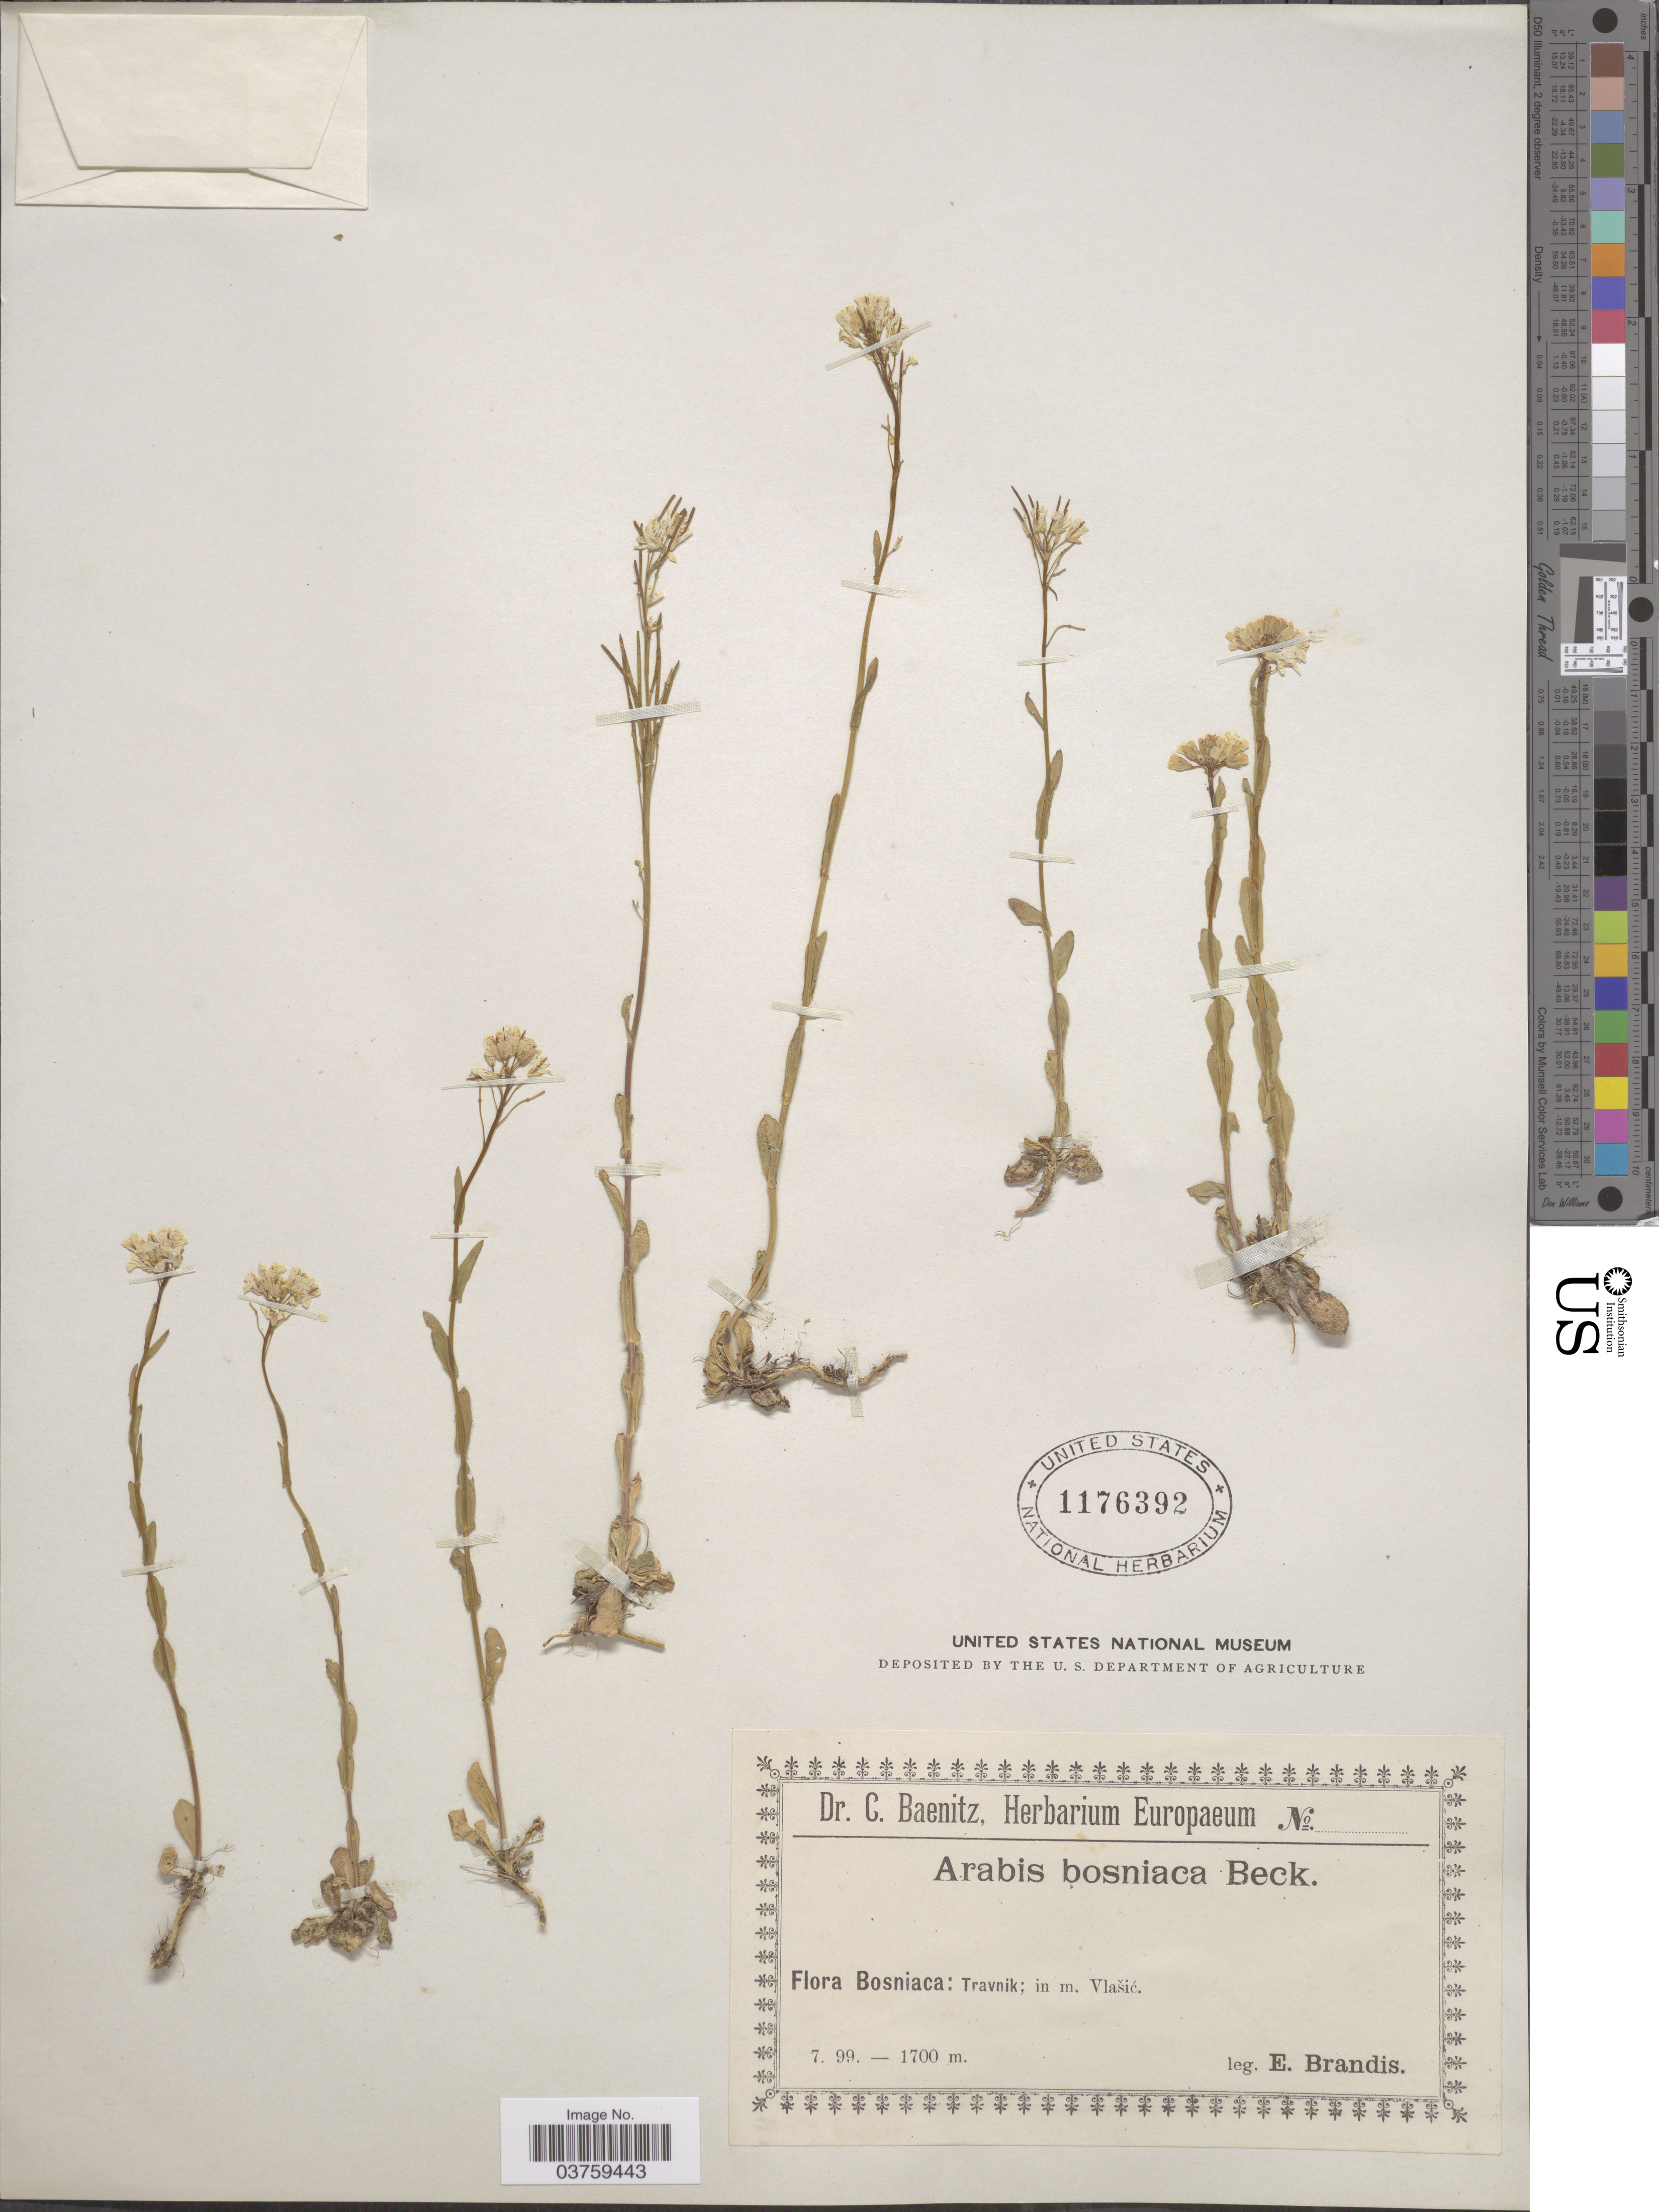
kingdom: Plantae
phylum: Tracheophyta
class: Magnoliopsida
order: Brassicales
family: Brassicaceae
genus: Arabis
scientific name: Arabis bosniaca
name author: Beck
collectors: E. Brandis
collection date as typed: Transcribed d/m/y: /7/99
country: Bosnia and Herzegovina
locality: Bosniaca: Travnik; in m. Vlašić.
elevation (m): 1700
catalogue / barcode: US 1176392